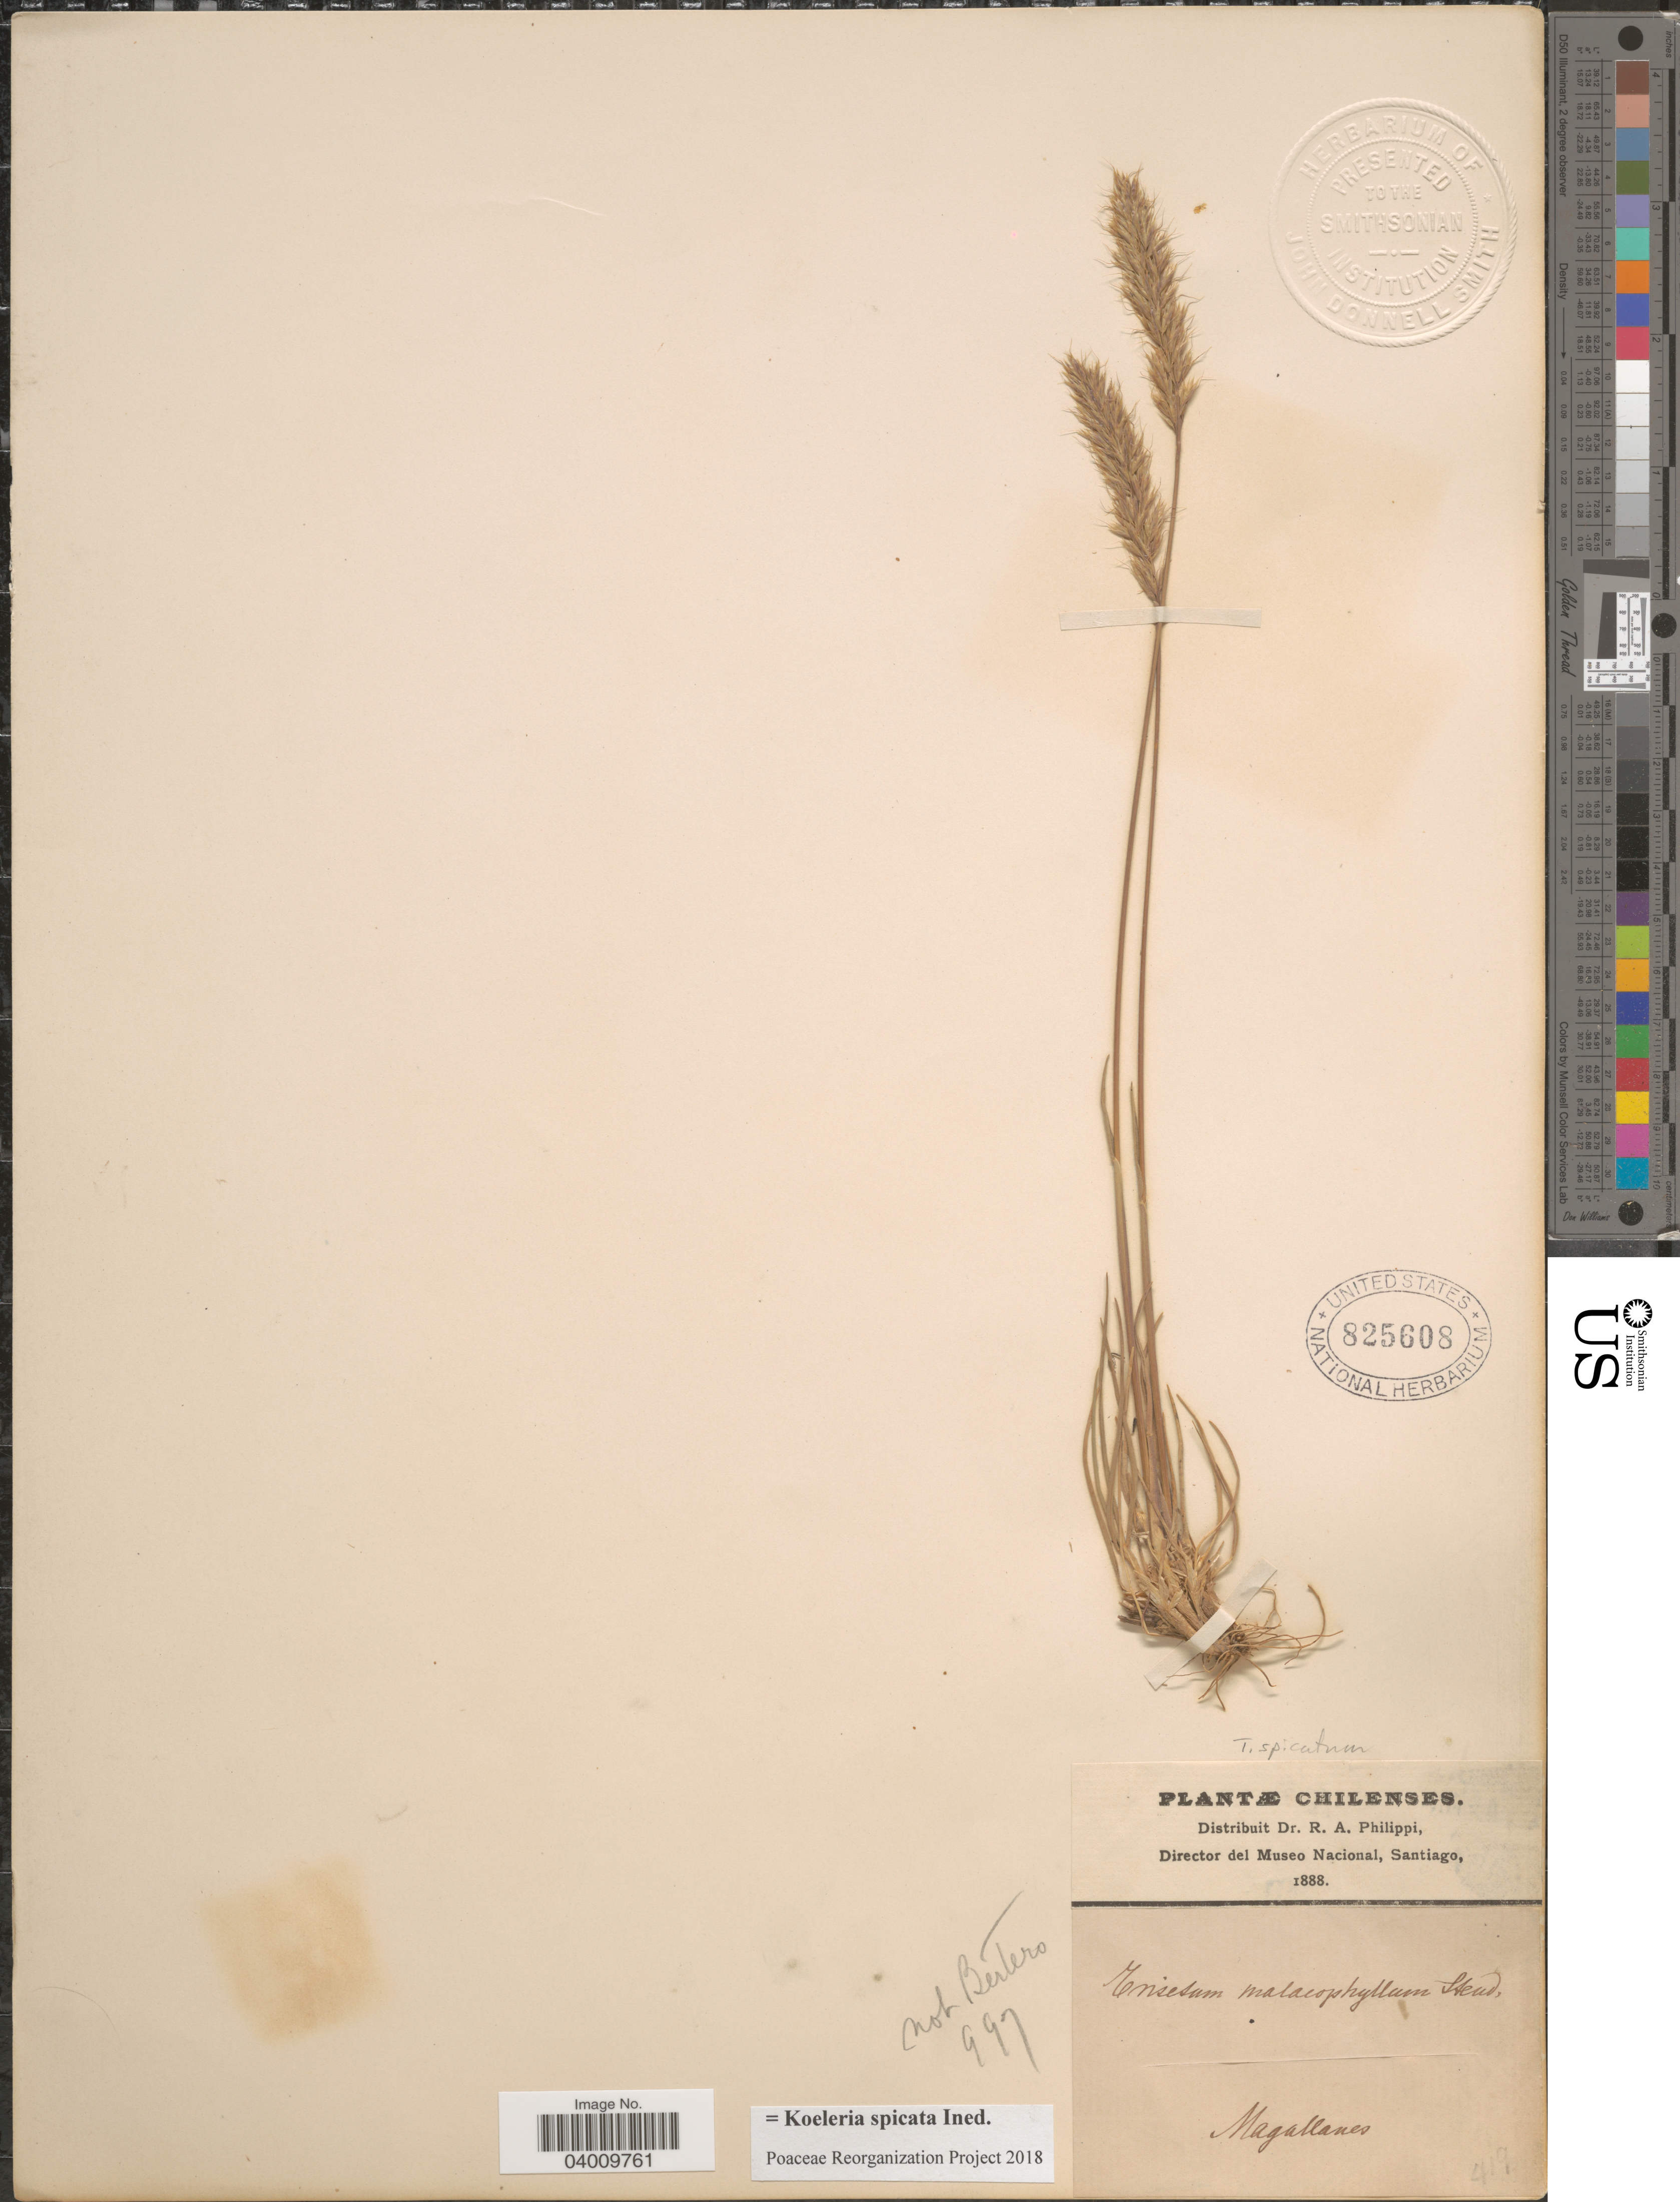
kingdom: Plantae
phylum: Tracheophyta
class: Liliopsida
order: Poales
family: Poaceae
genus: Koeleria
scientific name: Koeleria spicata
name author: (L.) Barberá et al.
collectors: R. A. Philippi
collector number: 419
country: Chile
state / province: Magallanes y de la Antártica Chilena (XII)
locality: Magallanes.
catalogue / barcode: US 825608